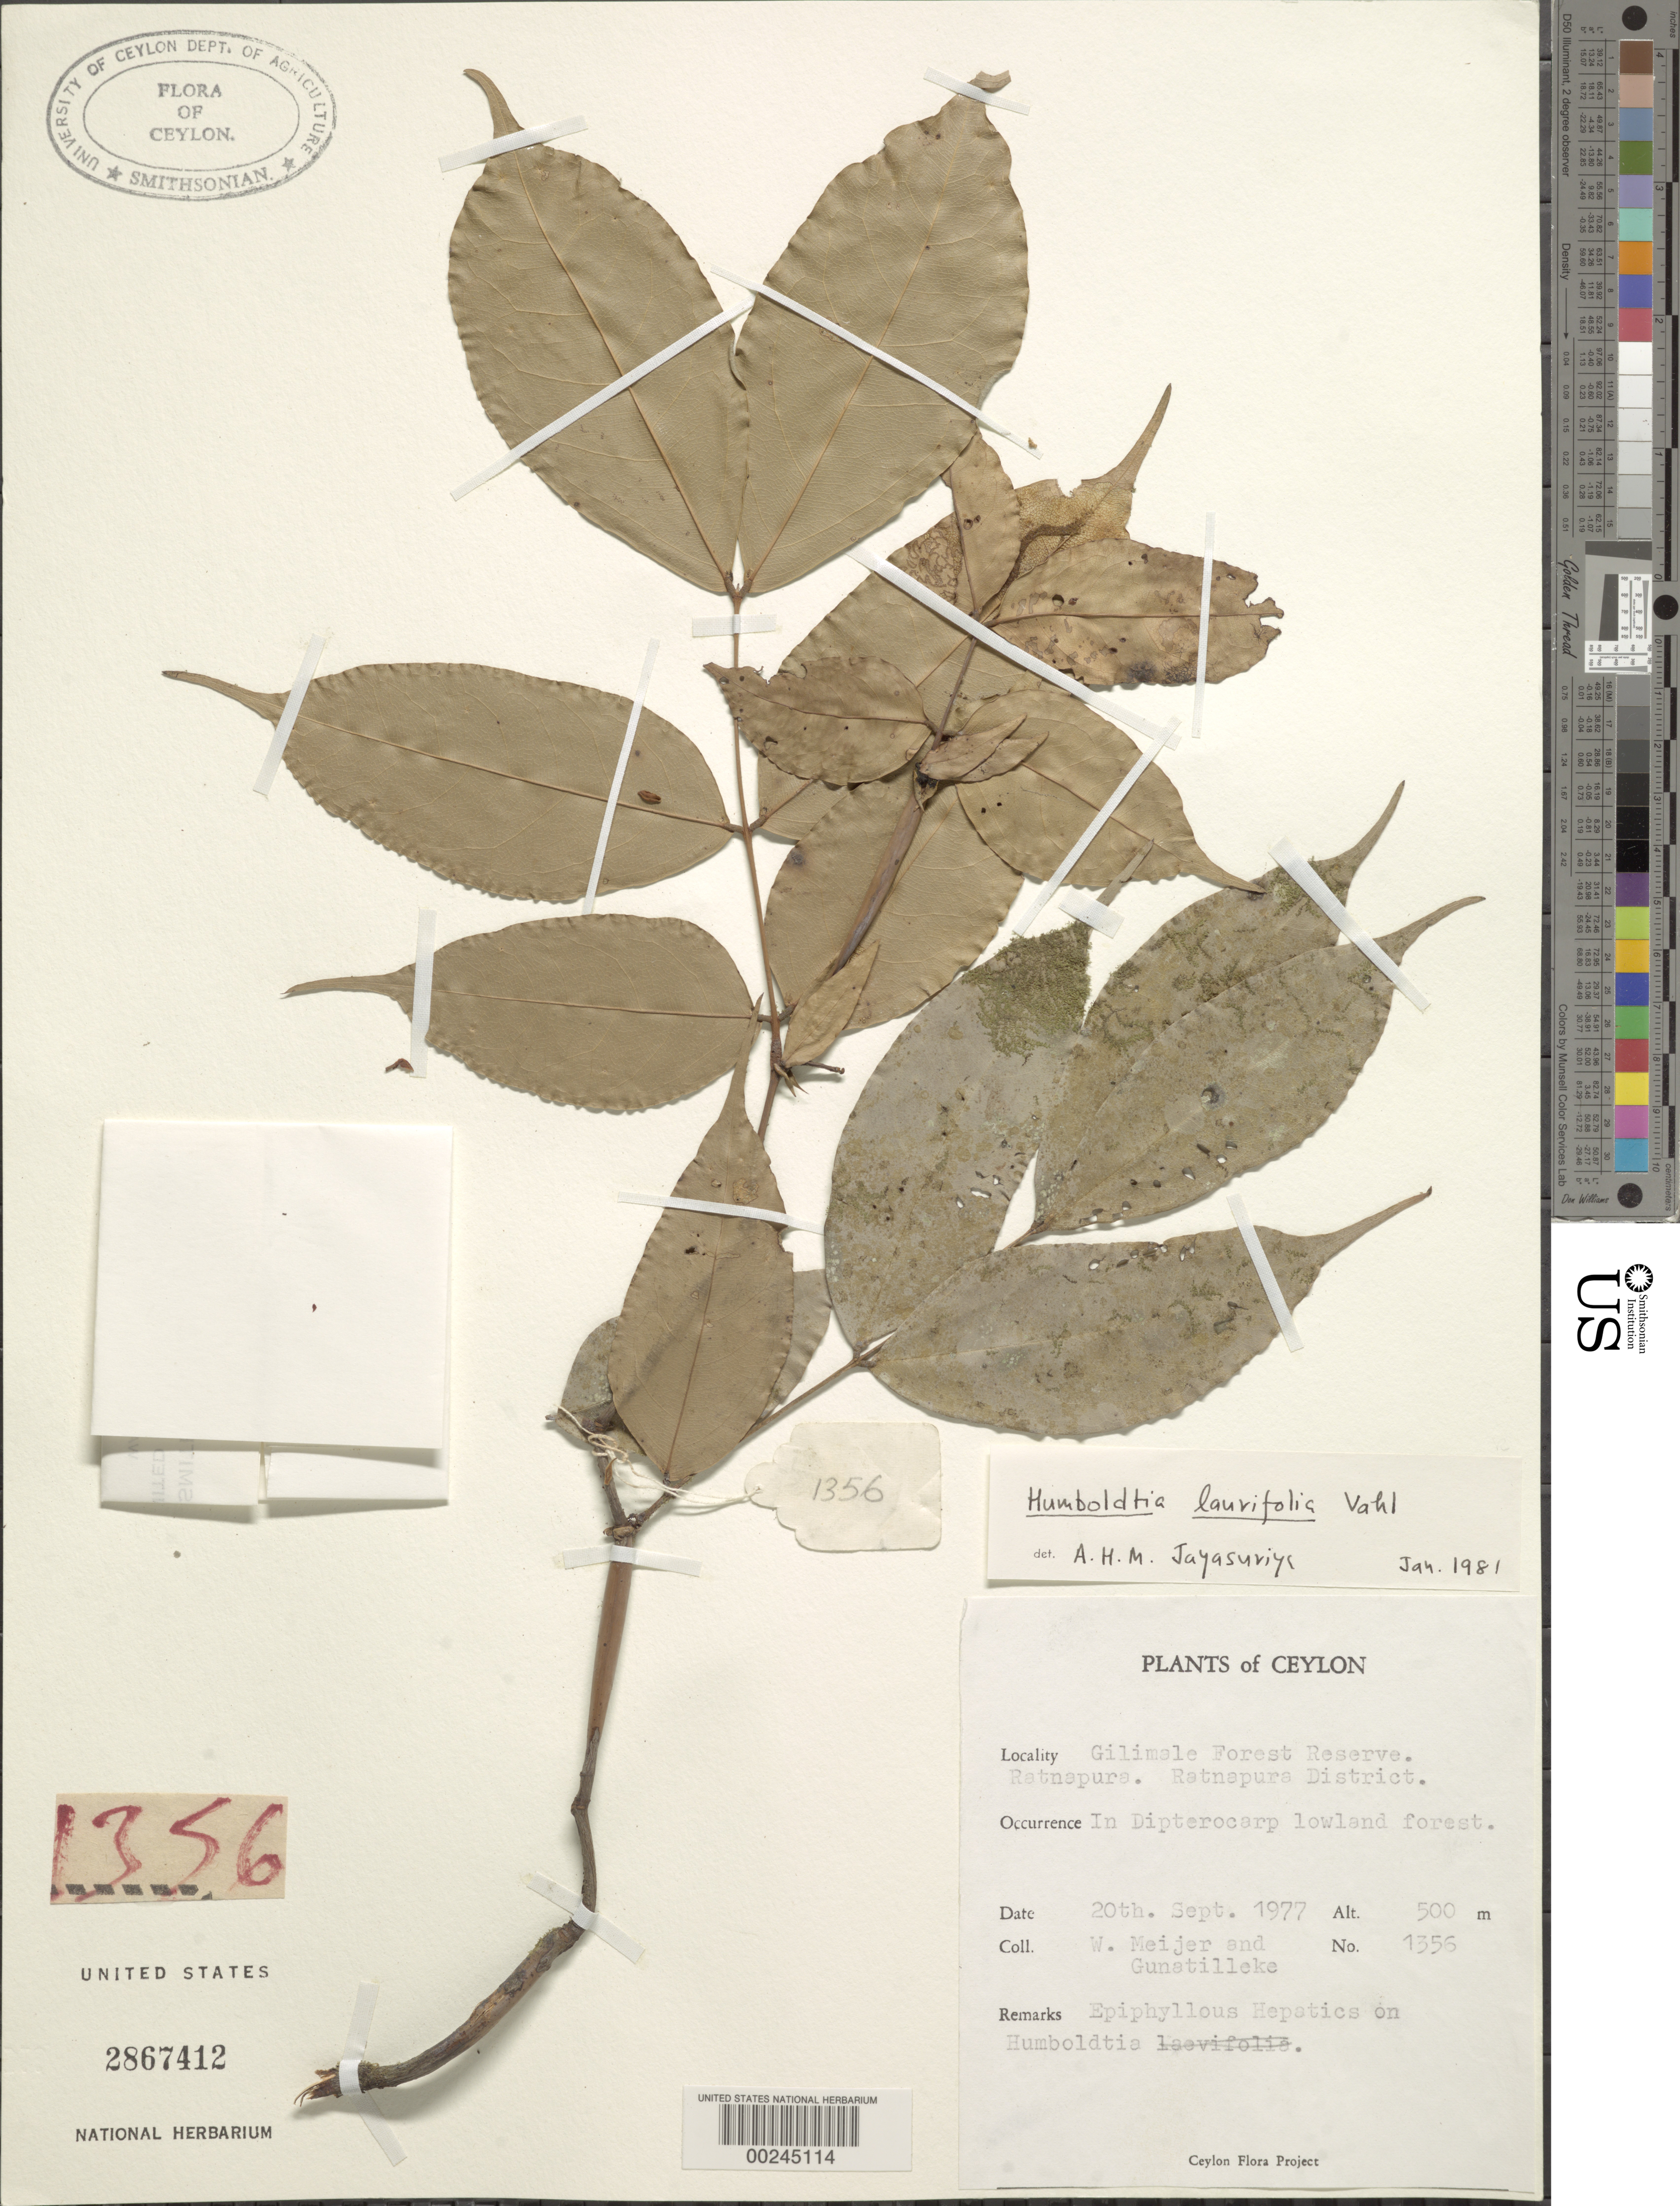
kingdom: Plantae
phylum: Tracheophyta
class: Magnoliopsida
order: Fabales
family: Fabaceae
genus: Humboldtia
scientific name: Humboldtia laurifolia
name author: Vahl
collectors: W. Meijer & -- Gunatilleke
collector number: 1356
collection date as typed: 20 Sep 1977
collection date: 1977-09-20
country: Sri Lanka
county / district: Ratnapura Dist.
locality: Gilimale forest reserve, ratnapura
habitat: In dipterocarp lowland forest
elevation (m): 500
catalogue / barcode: US 2867412